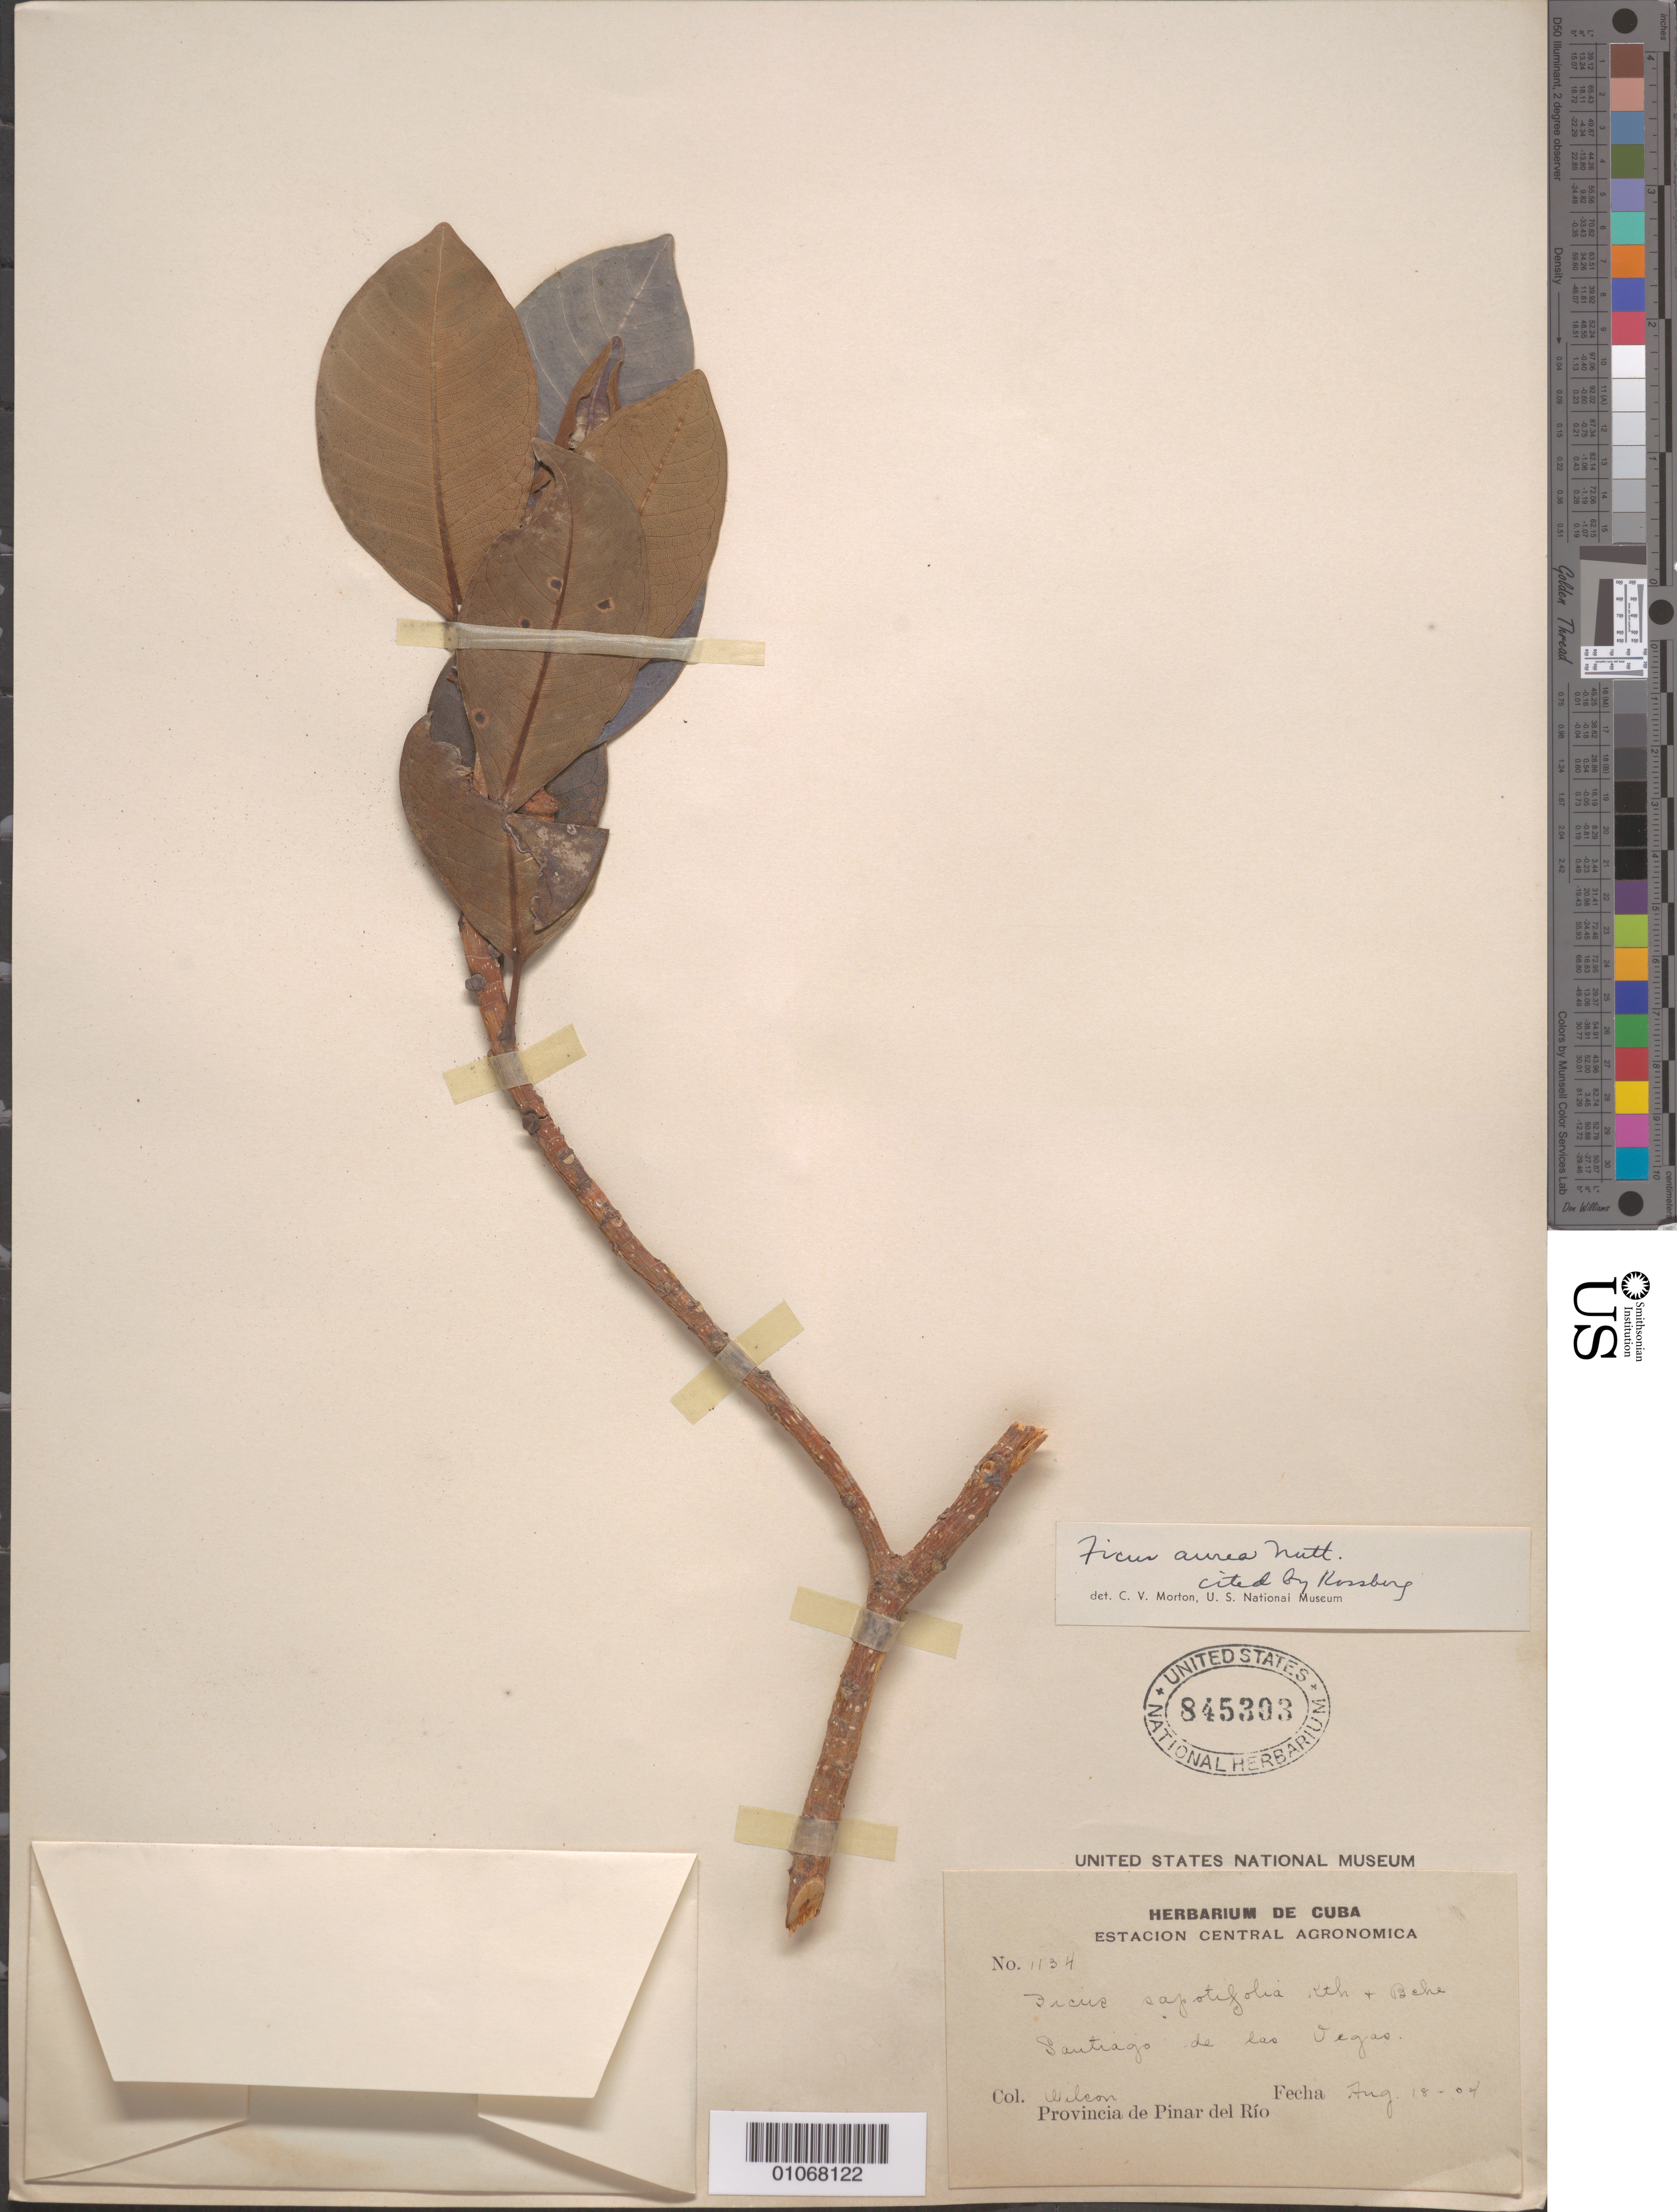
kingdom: Plantae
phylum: Tracheophyta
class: Magnoliopsida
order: Rosales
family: Moraceae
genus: Ficus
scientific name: Ficus aurea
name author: Nutt.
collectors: -- Wilson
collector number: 1134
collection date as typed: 18 Aug 1904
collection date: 1904-08-18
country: Cuba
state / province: La Habana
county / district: Municipio Boyeros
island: Cuba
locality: Santiago de las Vegas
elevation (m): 97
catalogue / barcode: US 845303